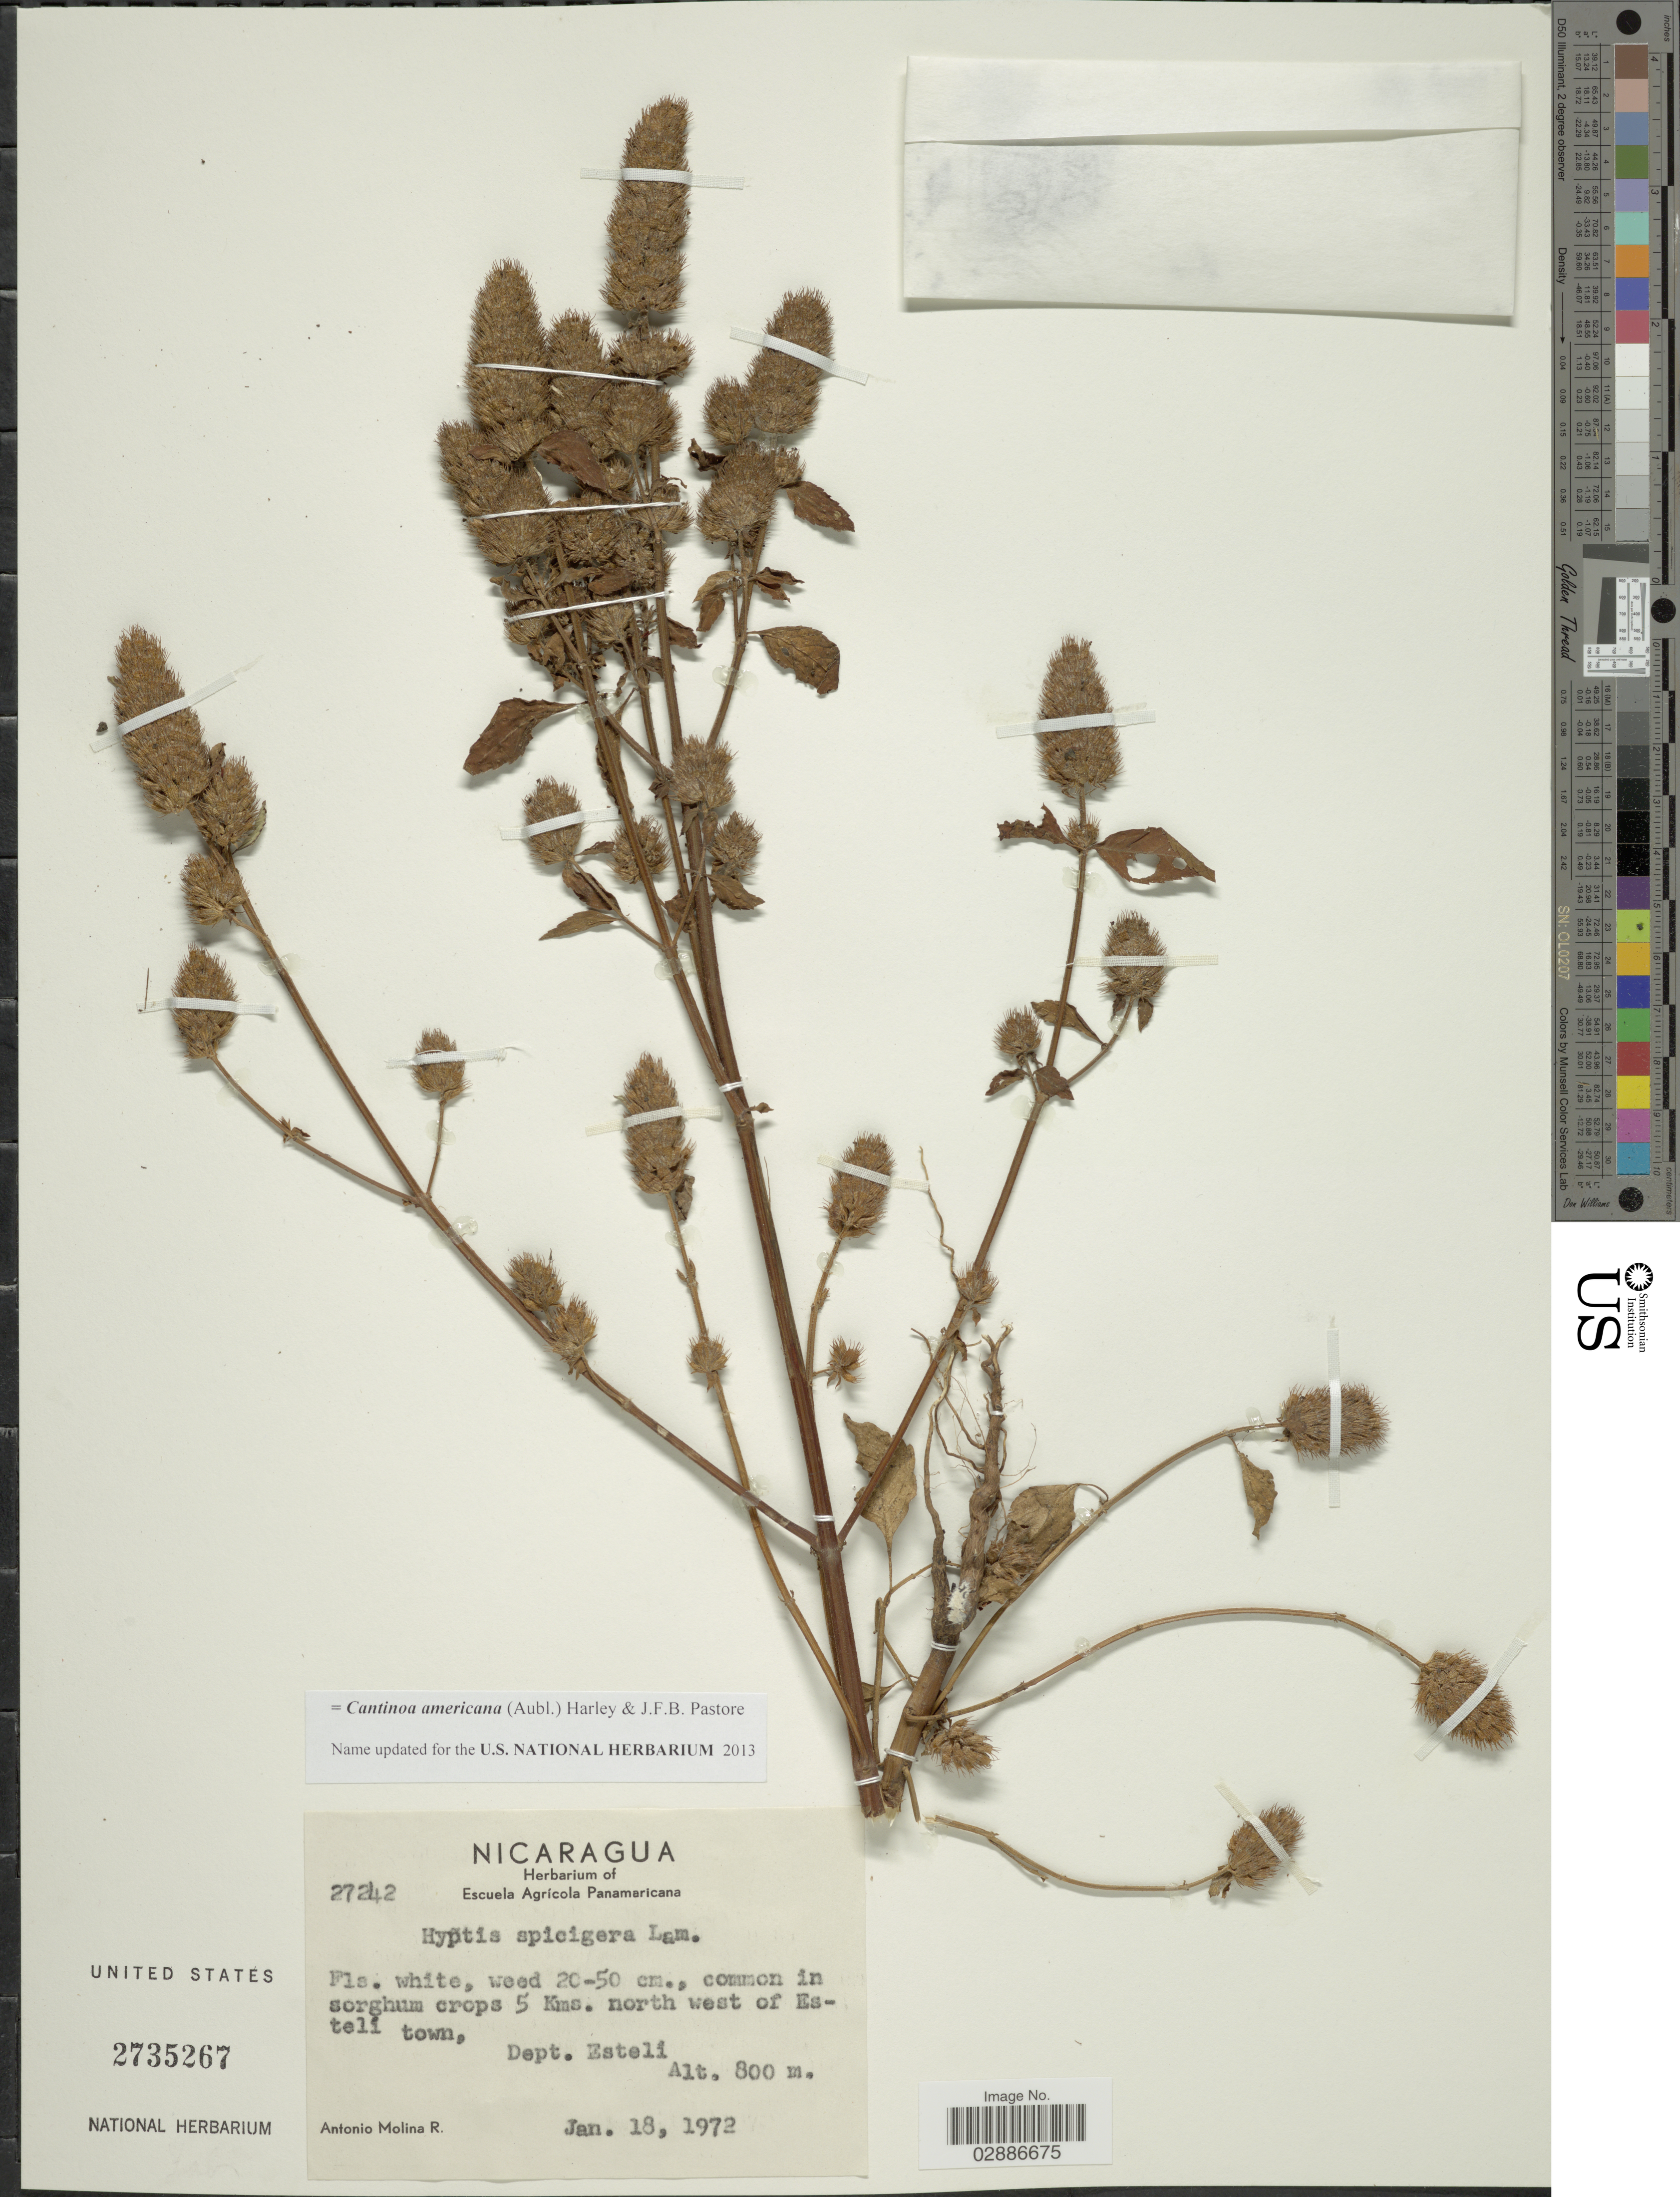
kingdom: Plantae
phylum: Tracheophyta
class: Magnoliopsida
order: Lamiales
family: Lamiaceae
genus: Cantinoa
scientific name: Cantinoa americana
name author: (Aubl.) Harley & J.F.B. Pastore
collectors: A. Molina R.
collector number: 27242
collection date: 1972-01-18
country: Nicaragua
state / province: Esteli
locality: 5 Kms. north west of Estelí town, Dept. Esteli.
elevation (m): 800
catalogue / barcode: US 2735267